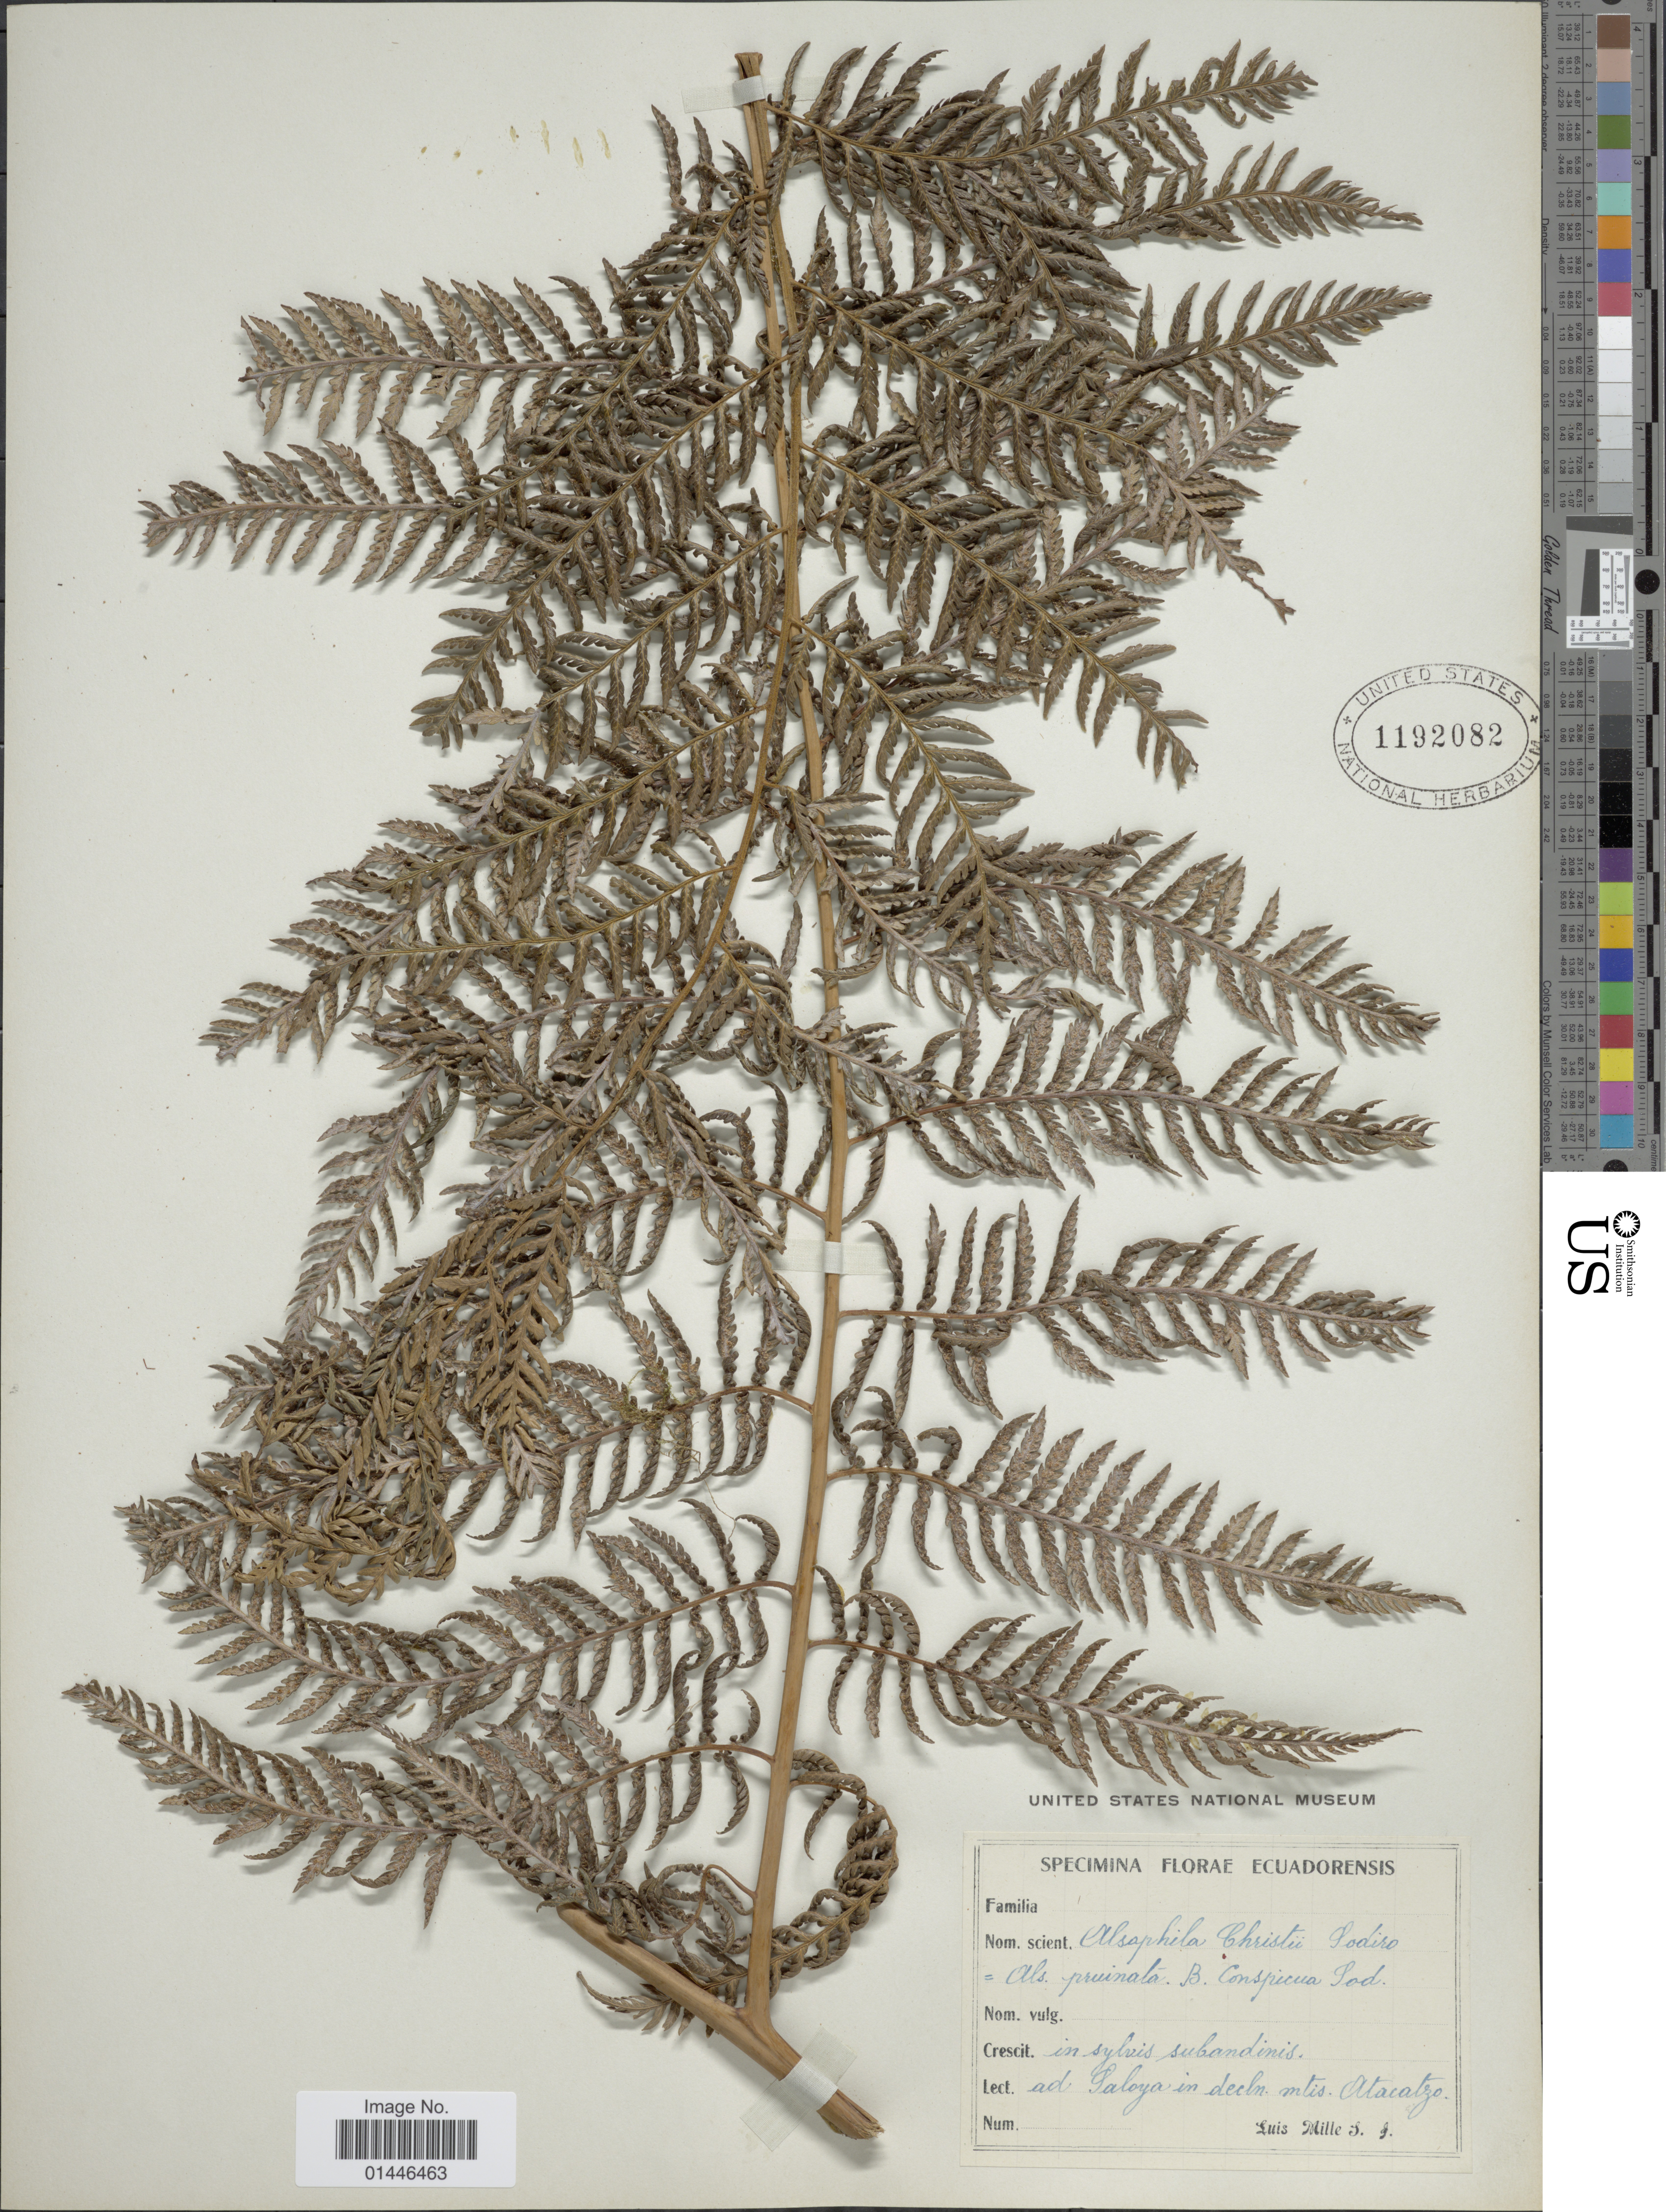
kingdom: Plantae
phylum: Tracheophyta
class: Polypodiopsida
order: Cyatheales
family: Dicksoniaceae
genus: Lophosoria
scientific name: Lophosoria quadripinnata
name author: (J.F. Gmel.) C. Chr.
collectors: L. Mille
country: Ecuador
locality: Ad Paloya in decln. mtis. Atacatzo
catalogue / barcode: US 1192082